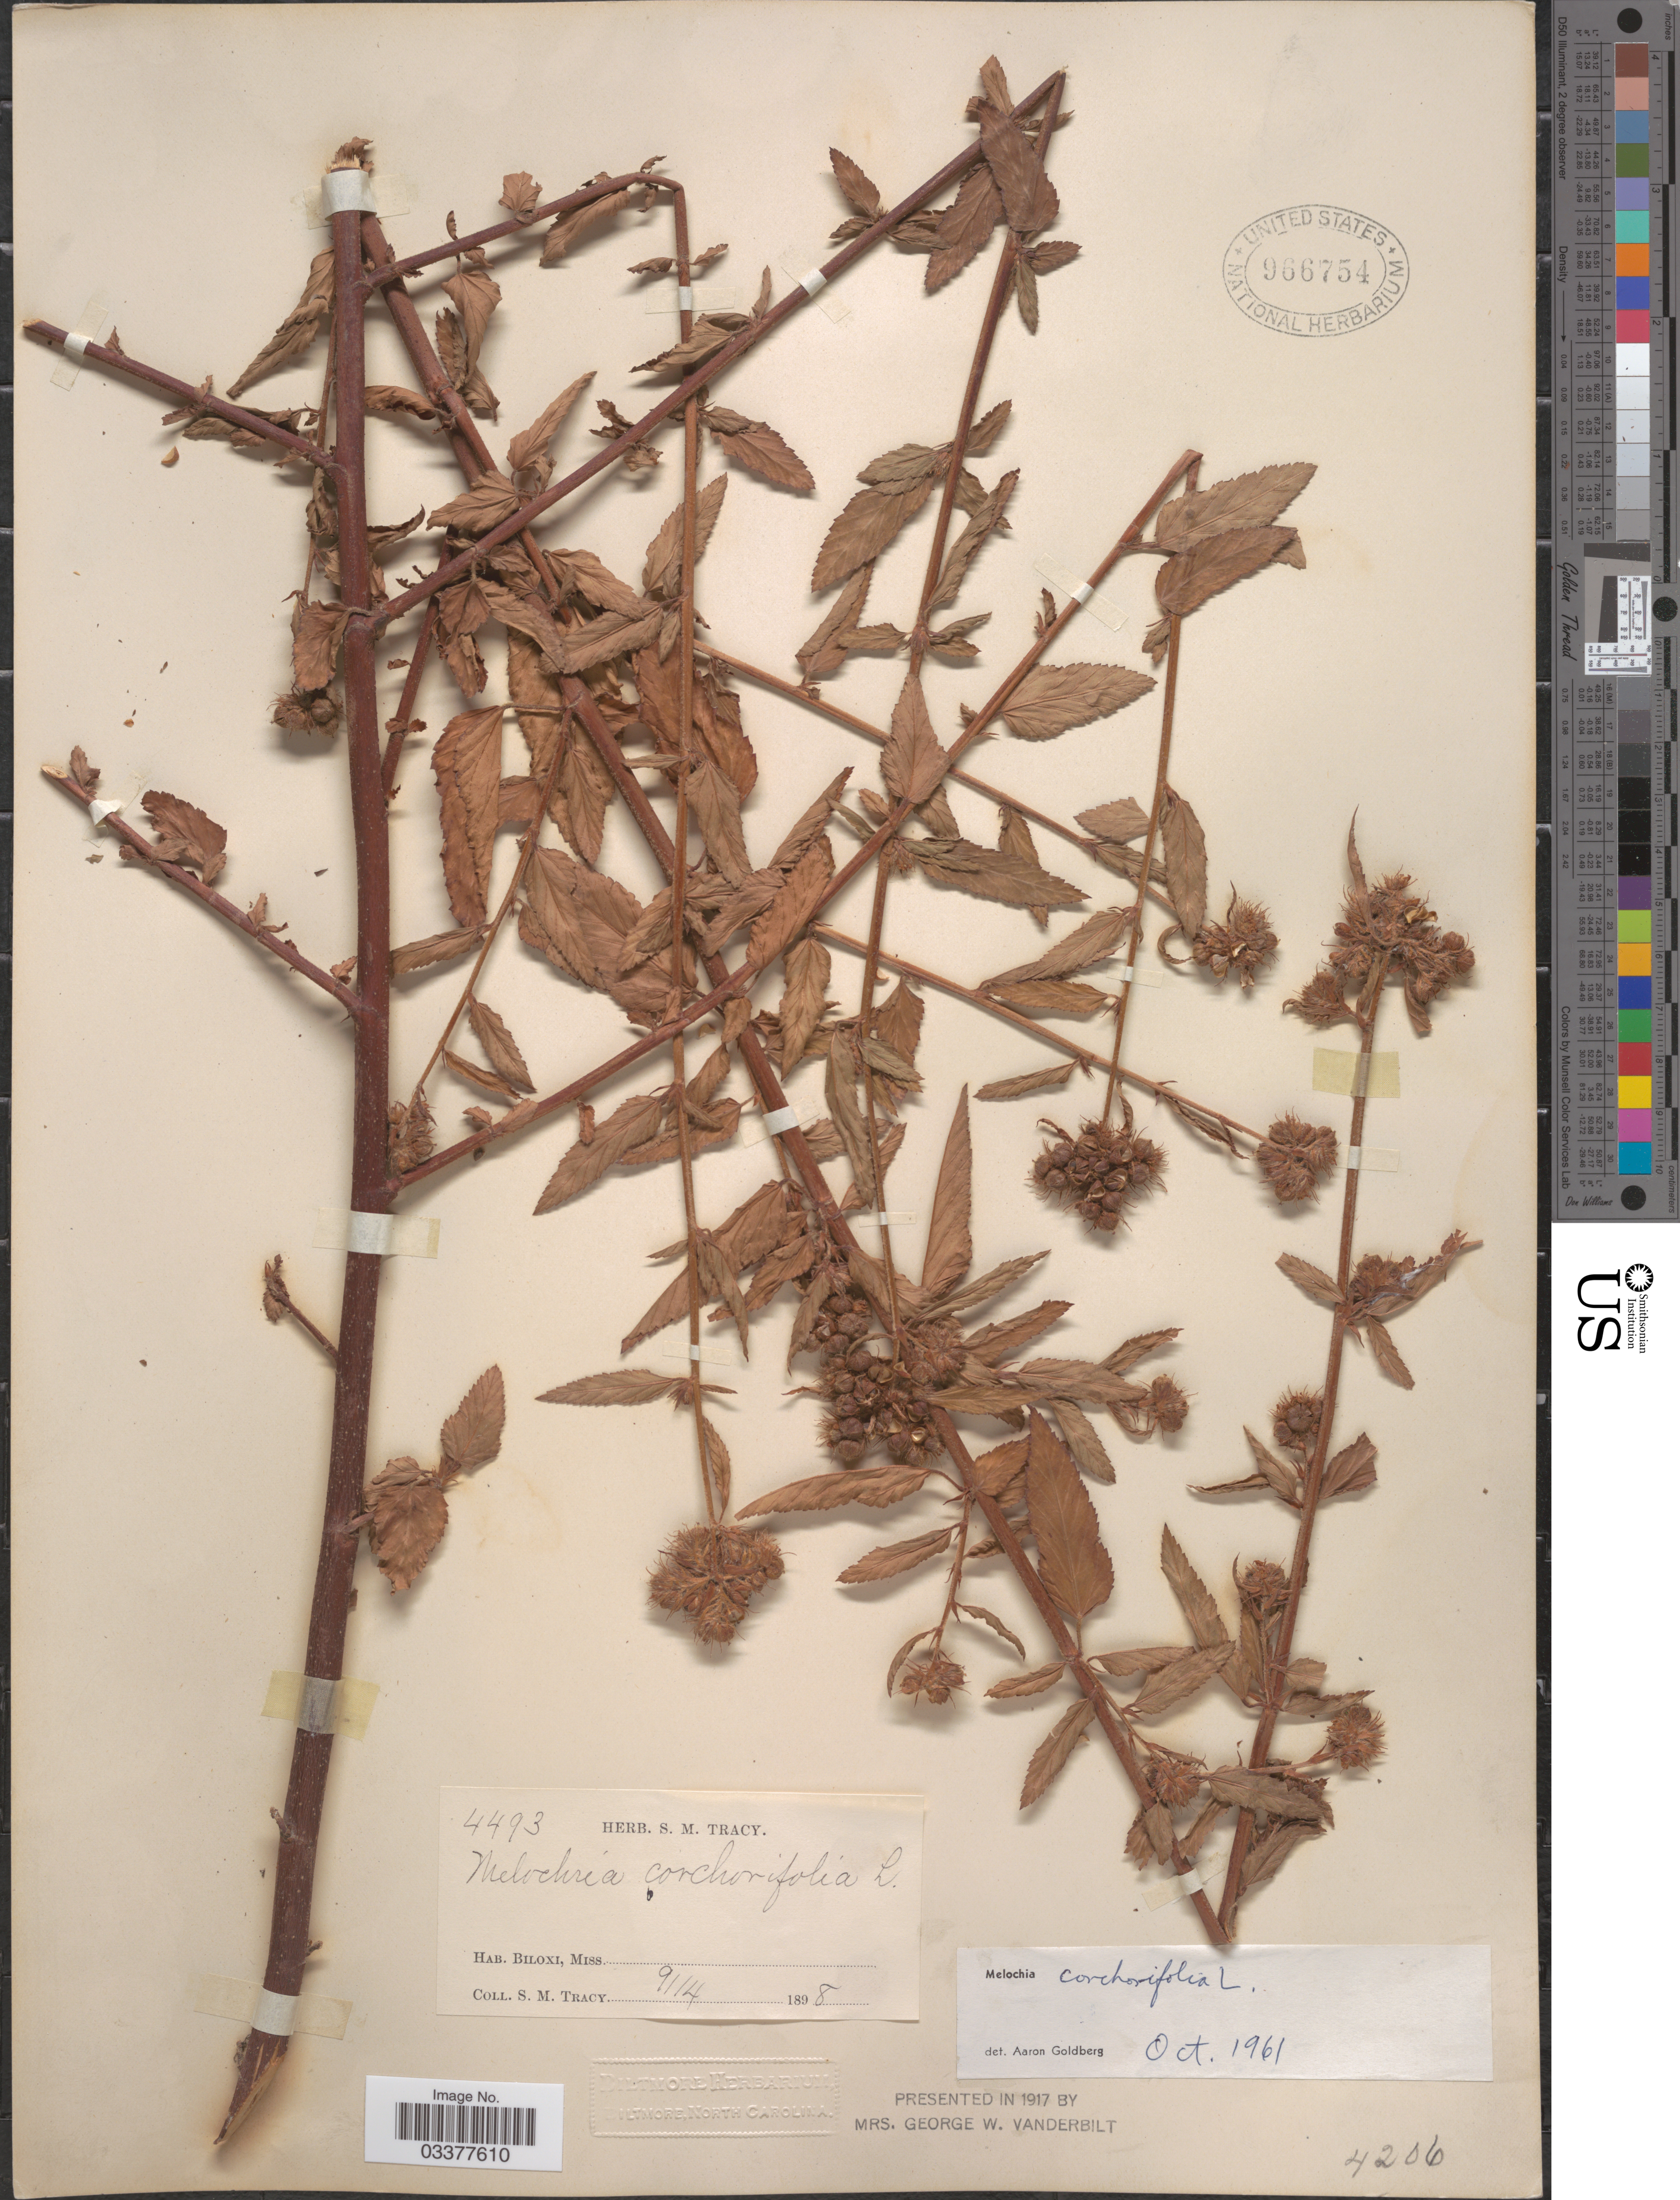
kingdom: Plantae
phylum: Tracheophyta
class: Magnoliopsida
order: Malvales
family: Malvaceae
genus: Melochia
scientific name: Melochia corchorifolia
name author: L.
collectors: S. M. Tracy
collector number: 4493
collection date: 1898-09-14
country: United States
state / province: Mississippi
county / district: Harrison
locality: Biloxi.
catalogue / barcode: US 966754